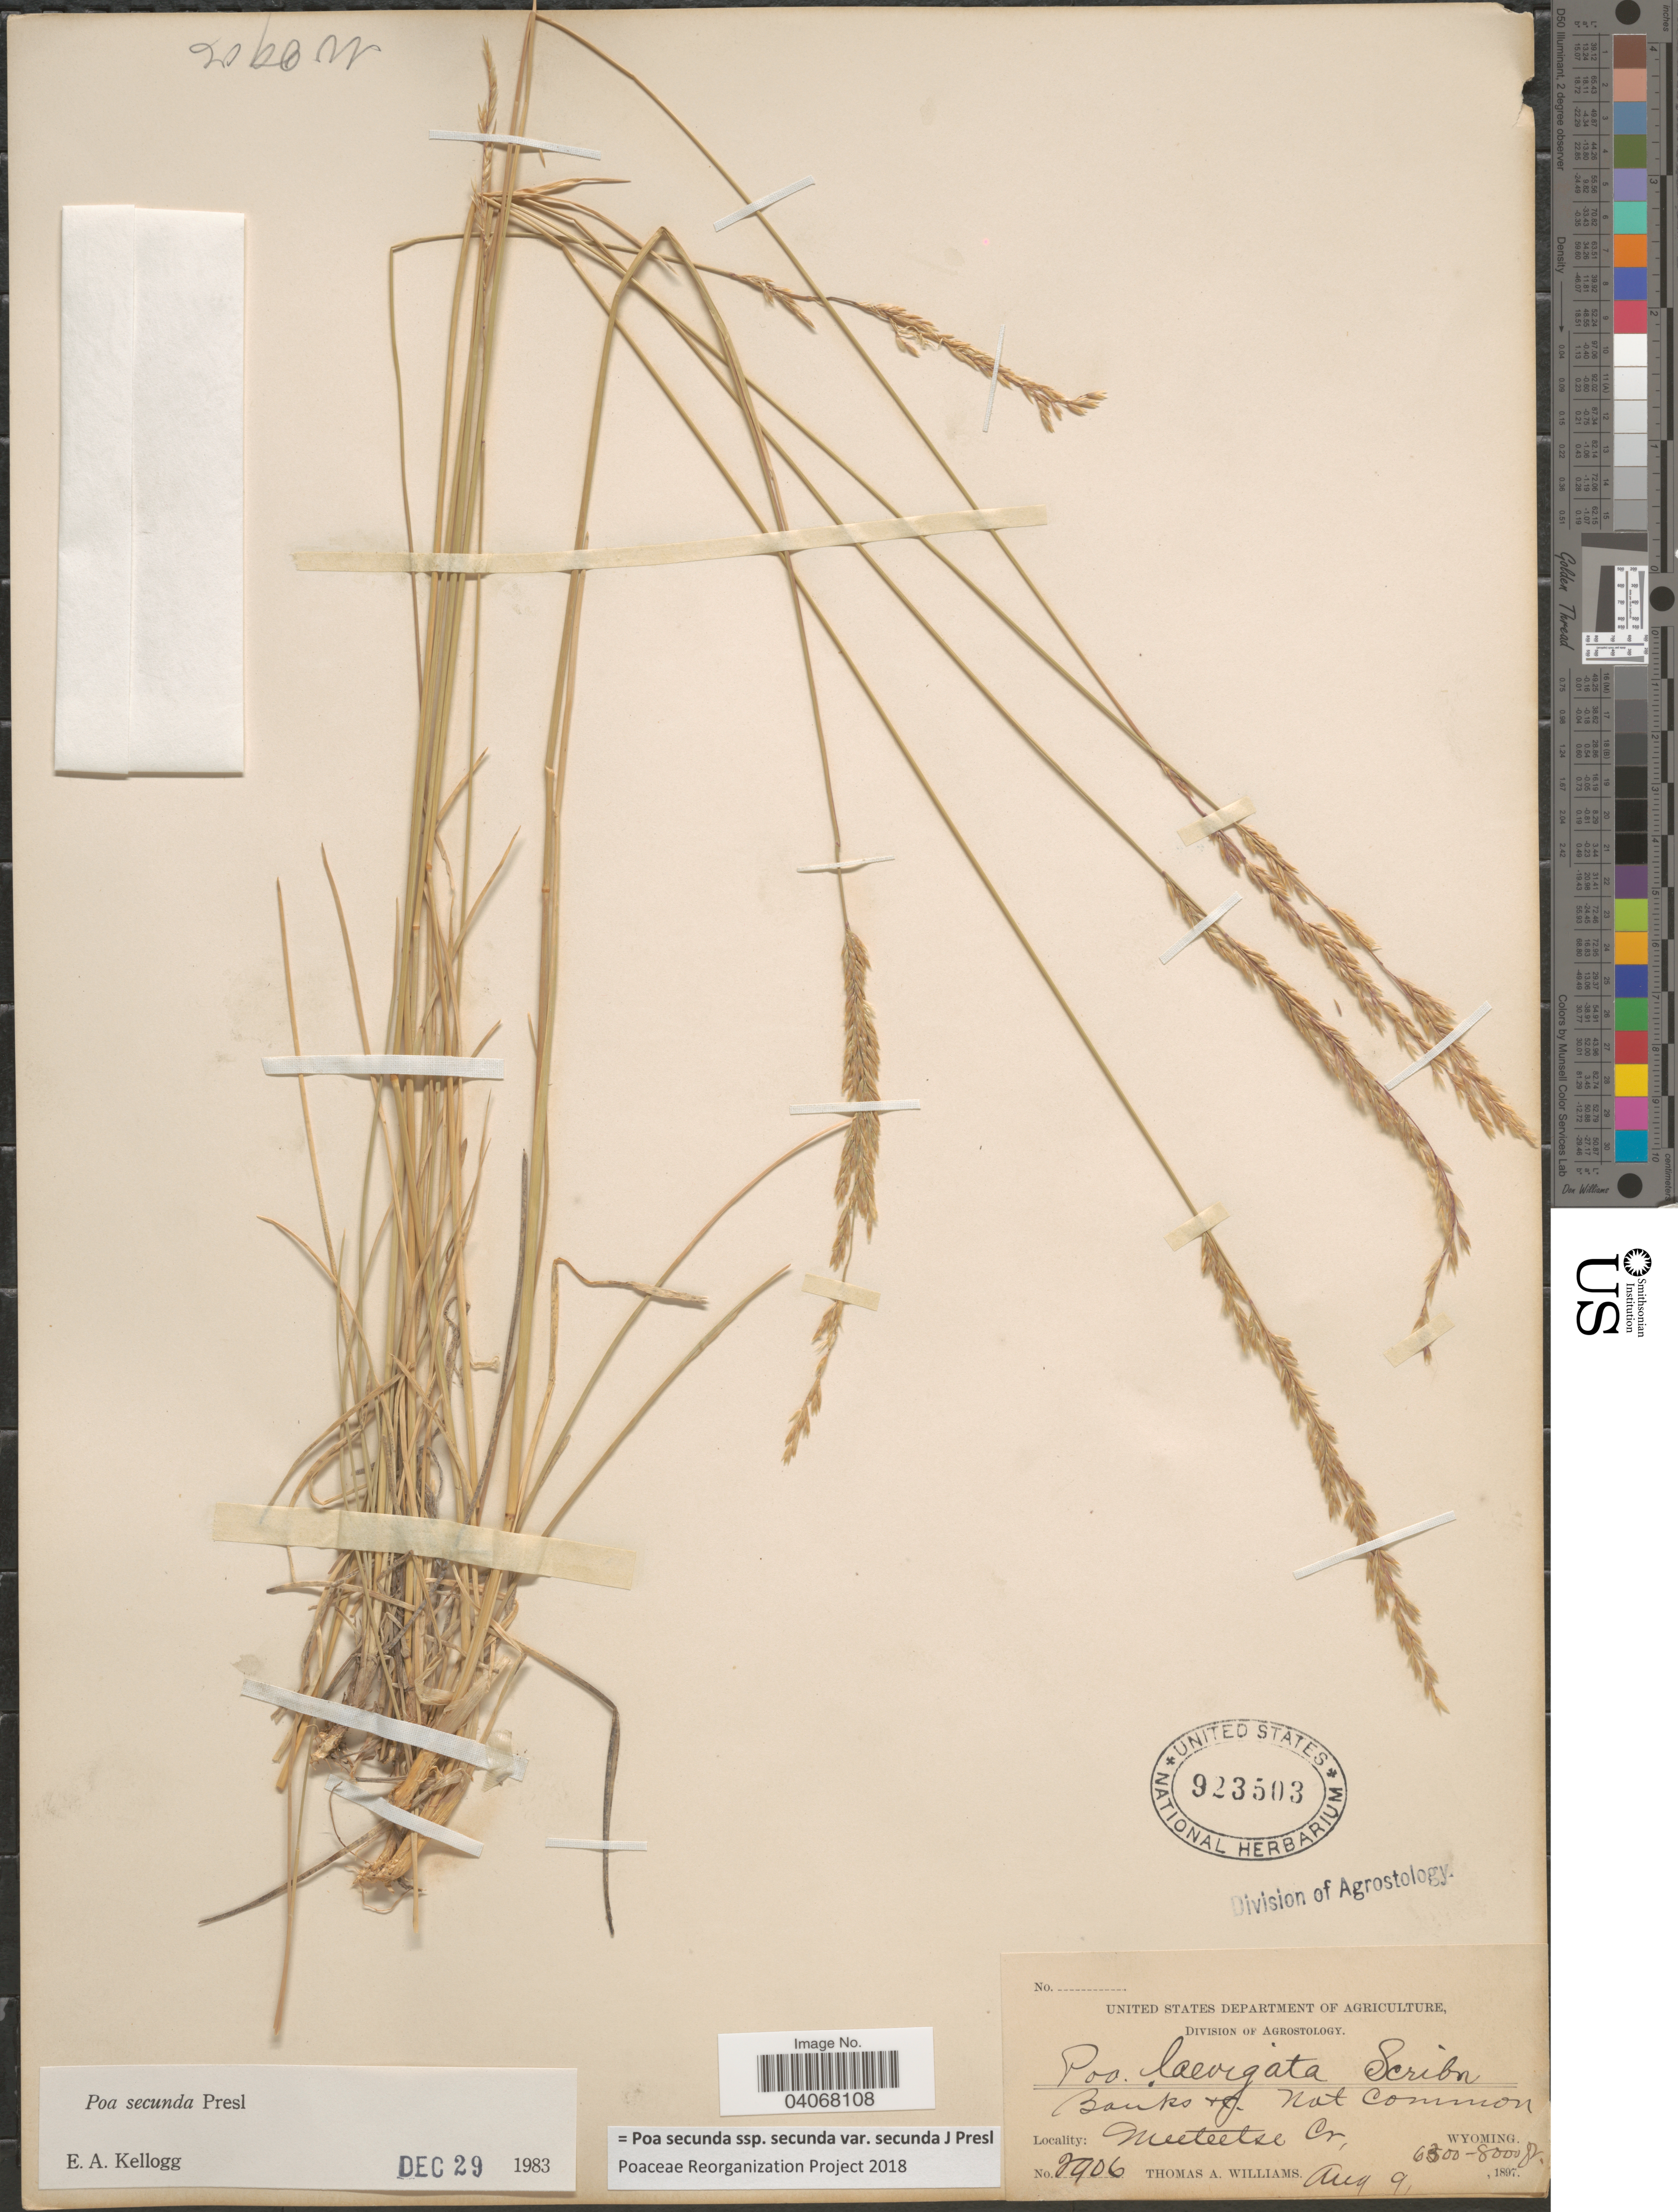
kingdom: Plantae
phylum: Tracheophyta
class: Liliopsida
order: Poales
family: Poaceae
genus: Poa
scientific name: Poa secunda subsp. secunda var. secunda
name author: J. Presl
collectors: T. A. Williams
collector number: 2906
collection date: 1897-08-09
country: United States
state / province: Wyoming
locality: Meeteetse Cr.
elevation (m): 1920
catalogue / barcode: US 923503